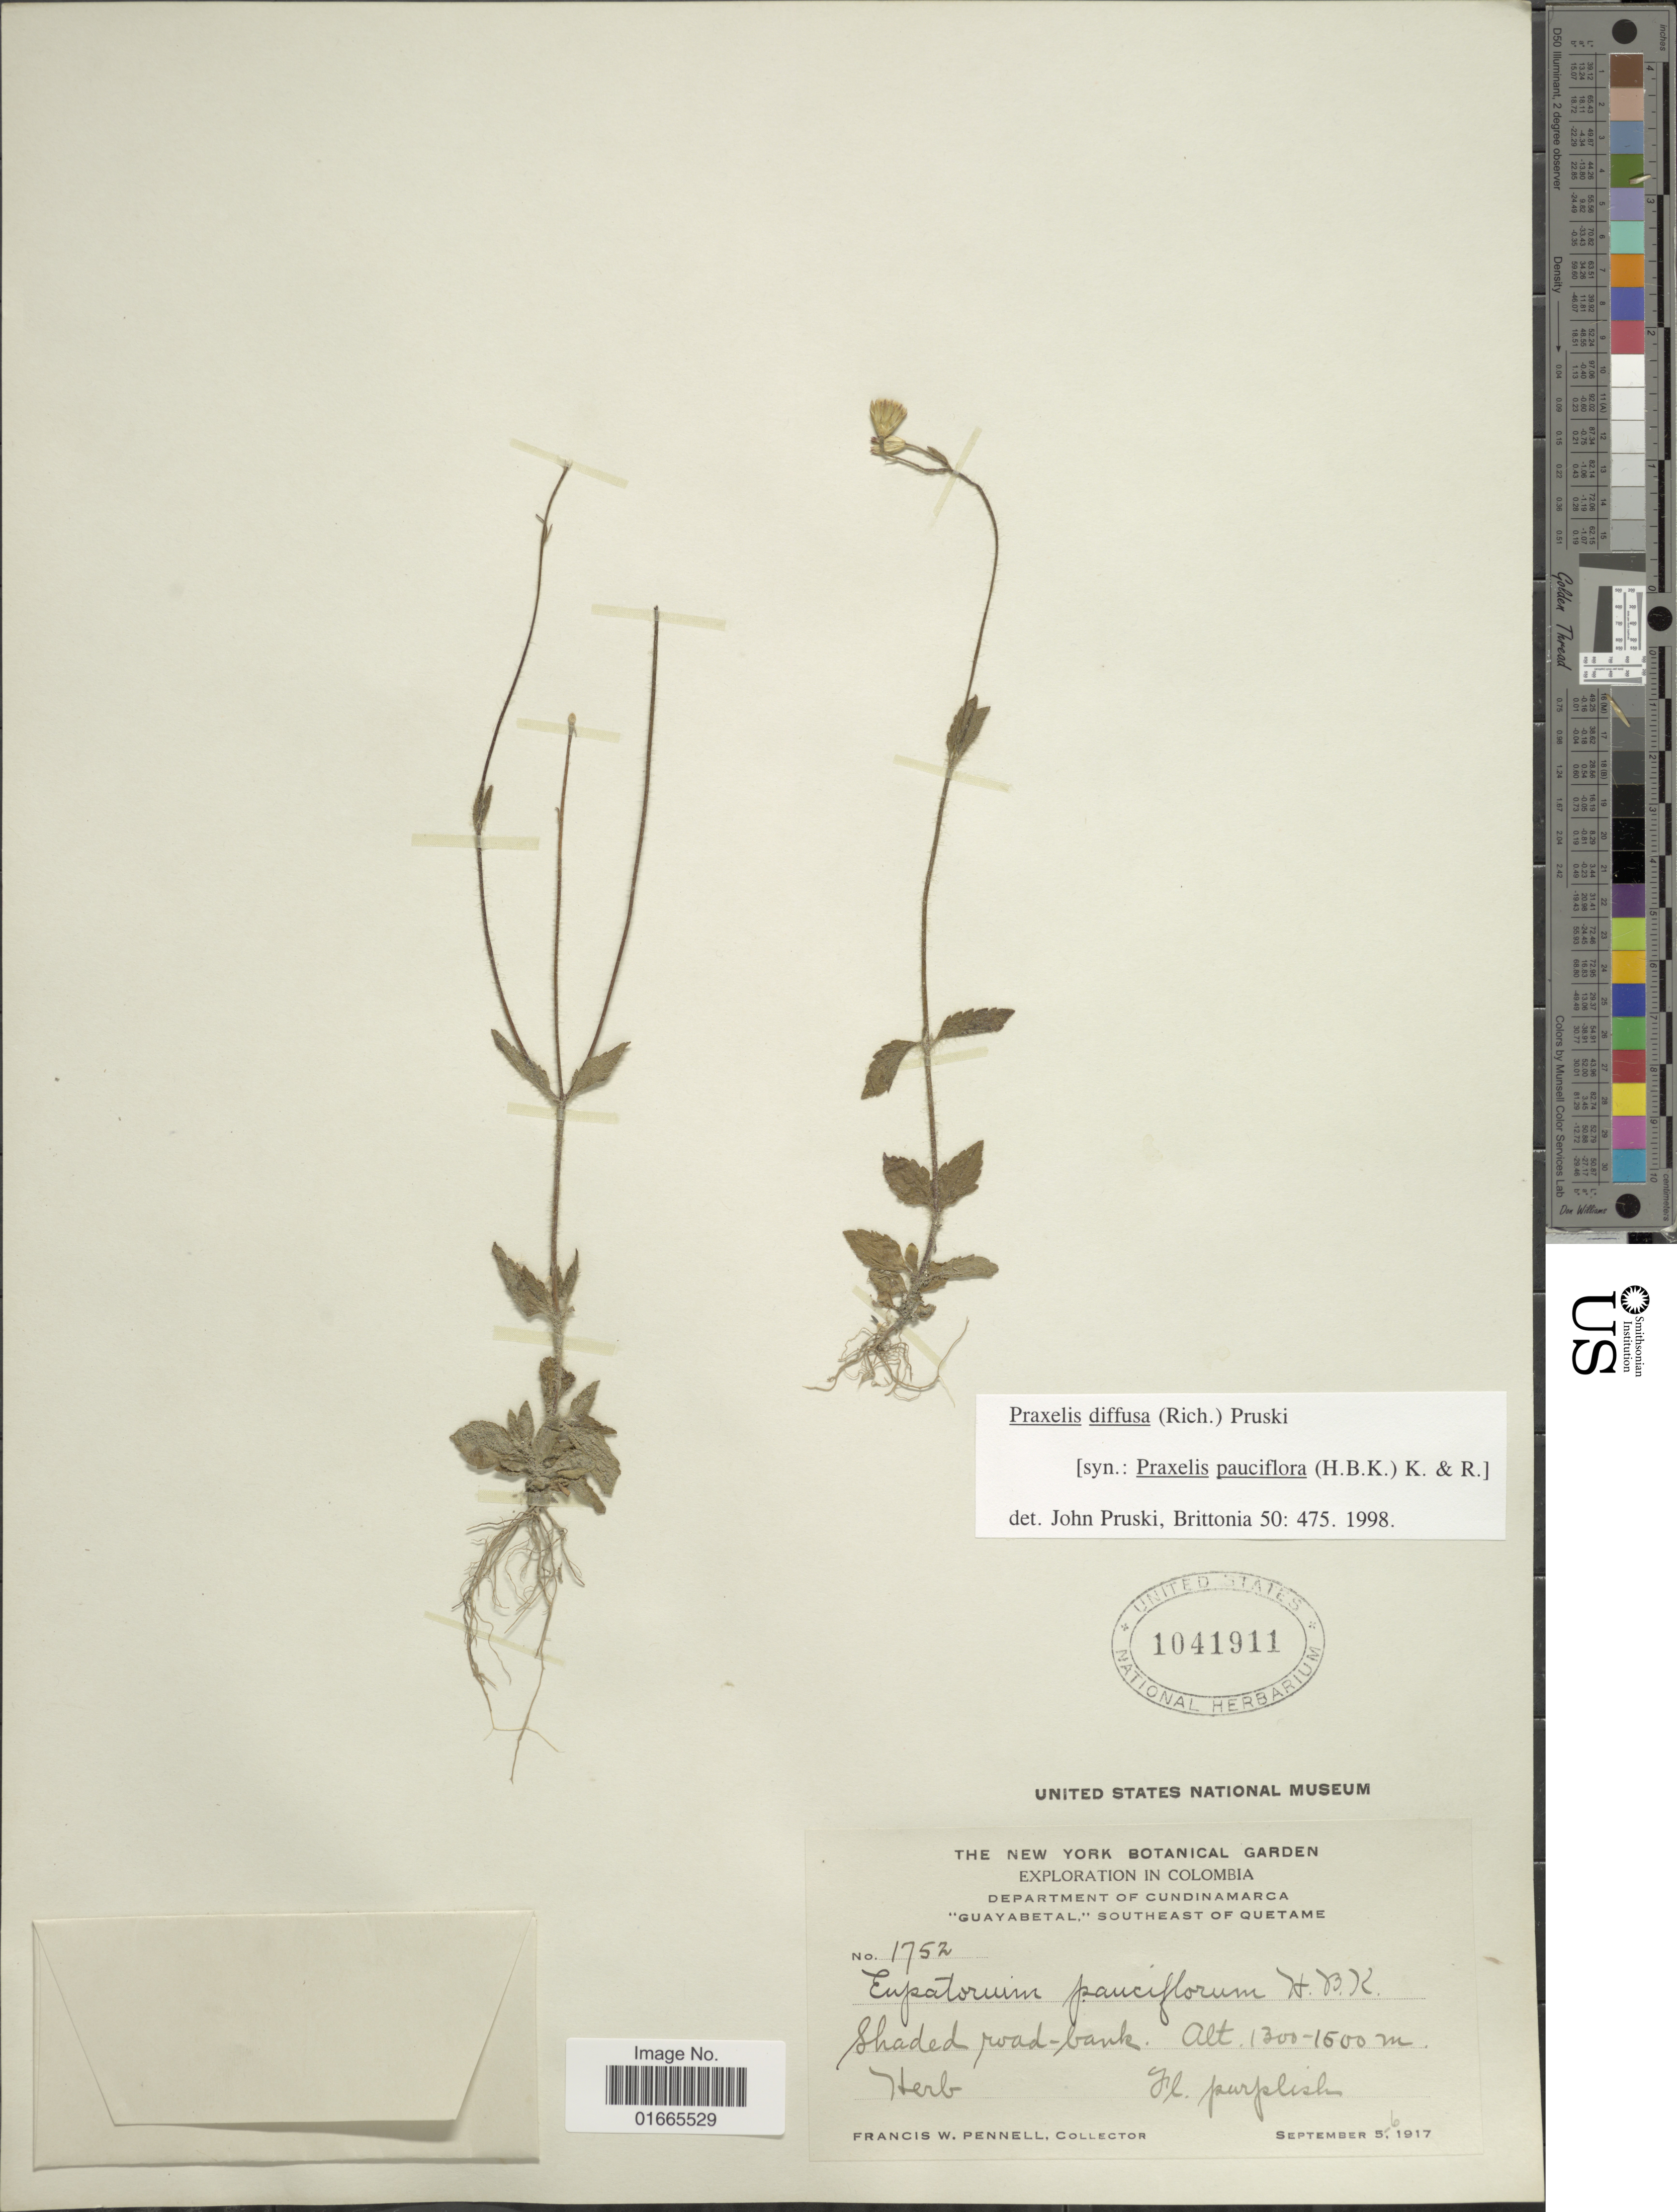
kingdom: Plantae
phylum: Tracheophyta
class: Magnoliopsida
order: Asterales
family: Asteraceae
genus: Praxelis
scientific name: Praxelis diffusa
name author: (Rich.) Pruski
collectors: F. W. Pennell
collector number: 1752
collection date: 1917-09-05/1917-09-06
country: Colombia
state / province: Cundinamarca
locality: Department of Cundinamarca "Guayabetal", Sourteast of Quetame.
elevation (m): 1300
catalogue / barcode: US 1041911